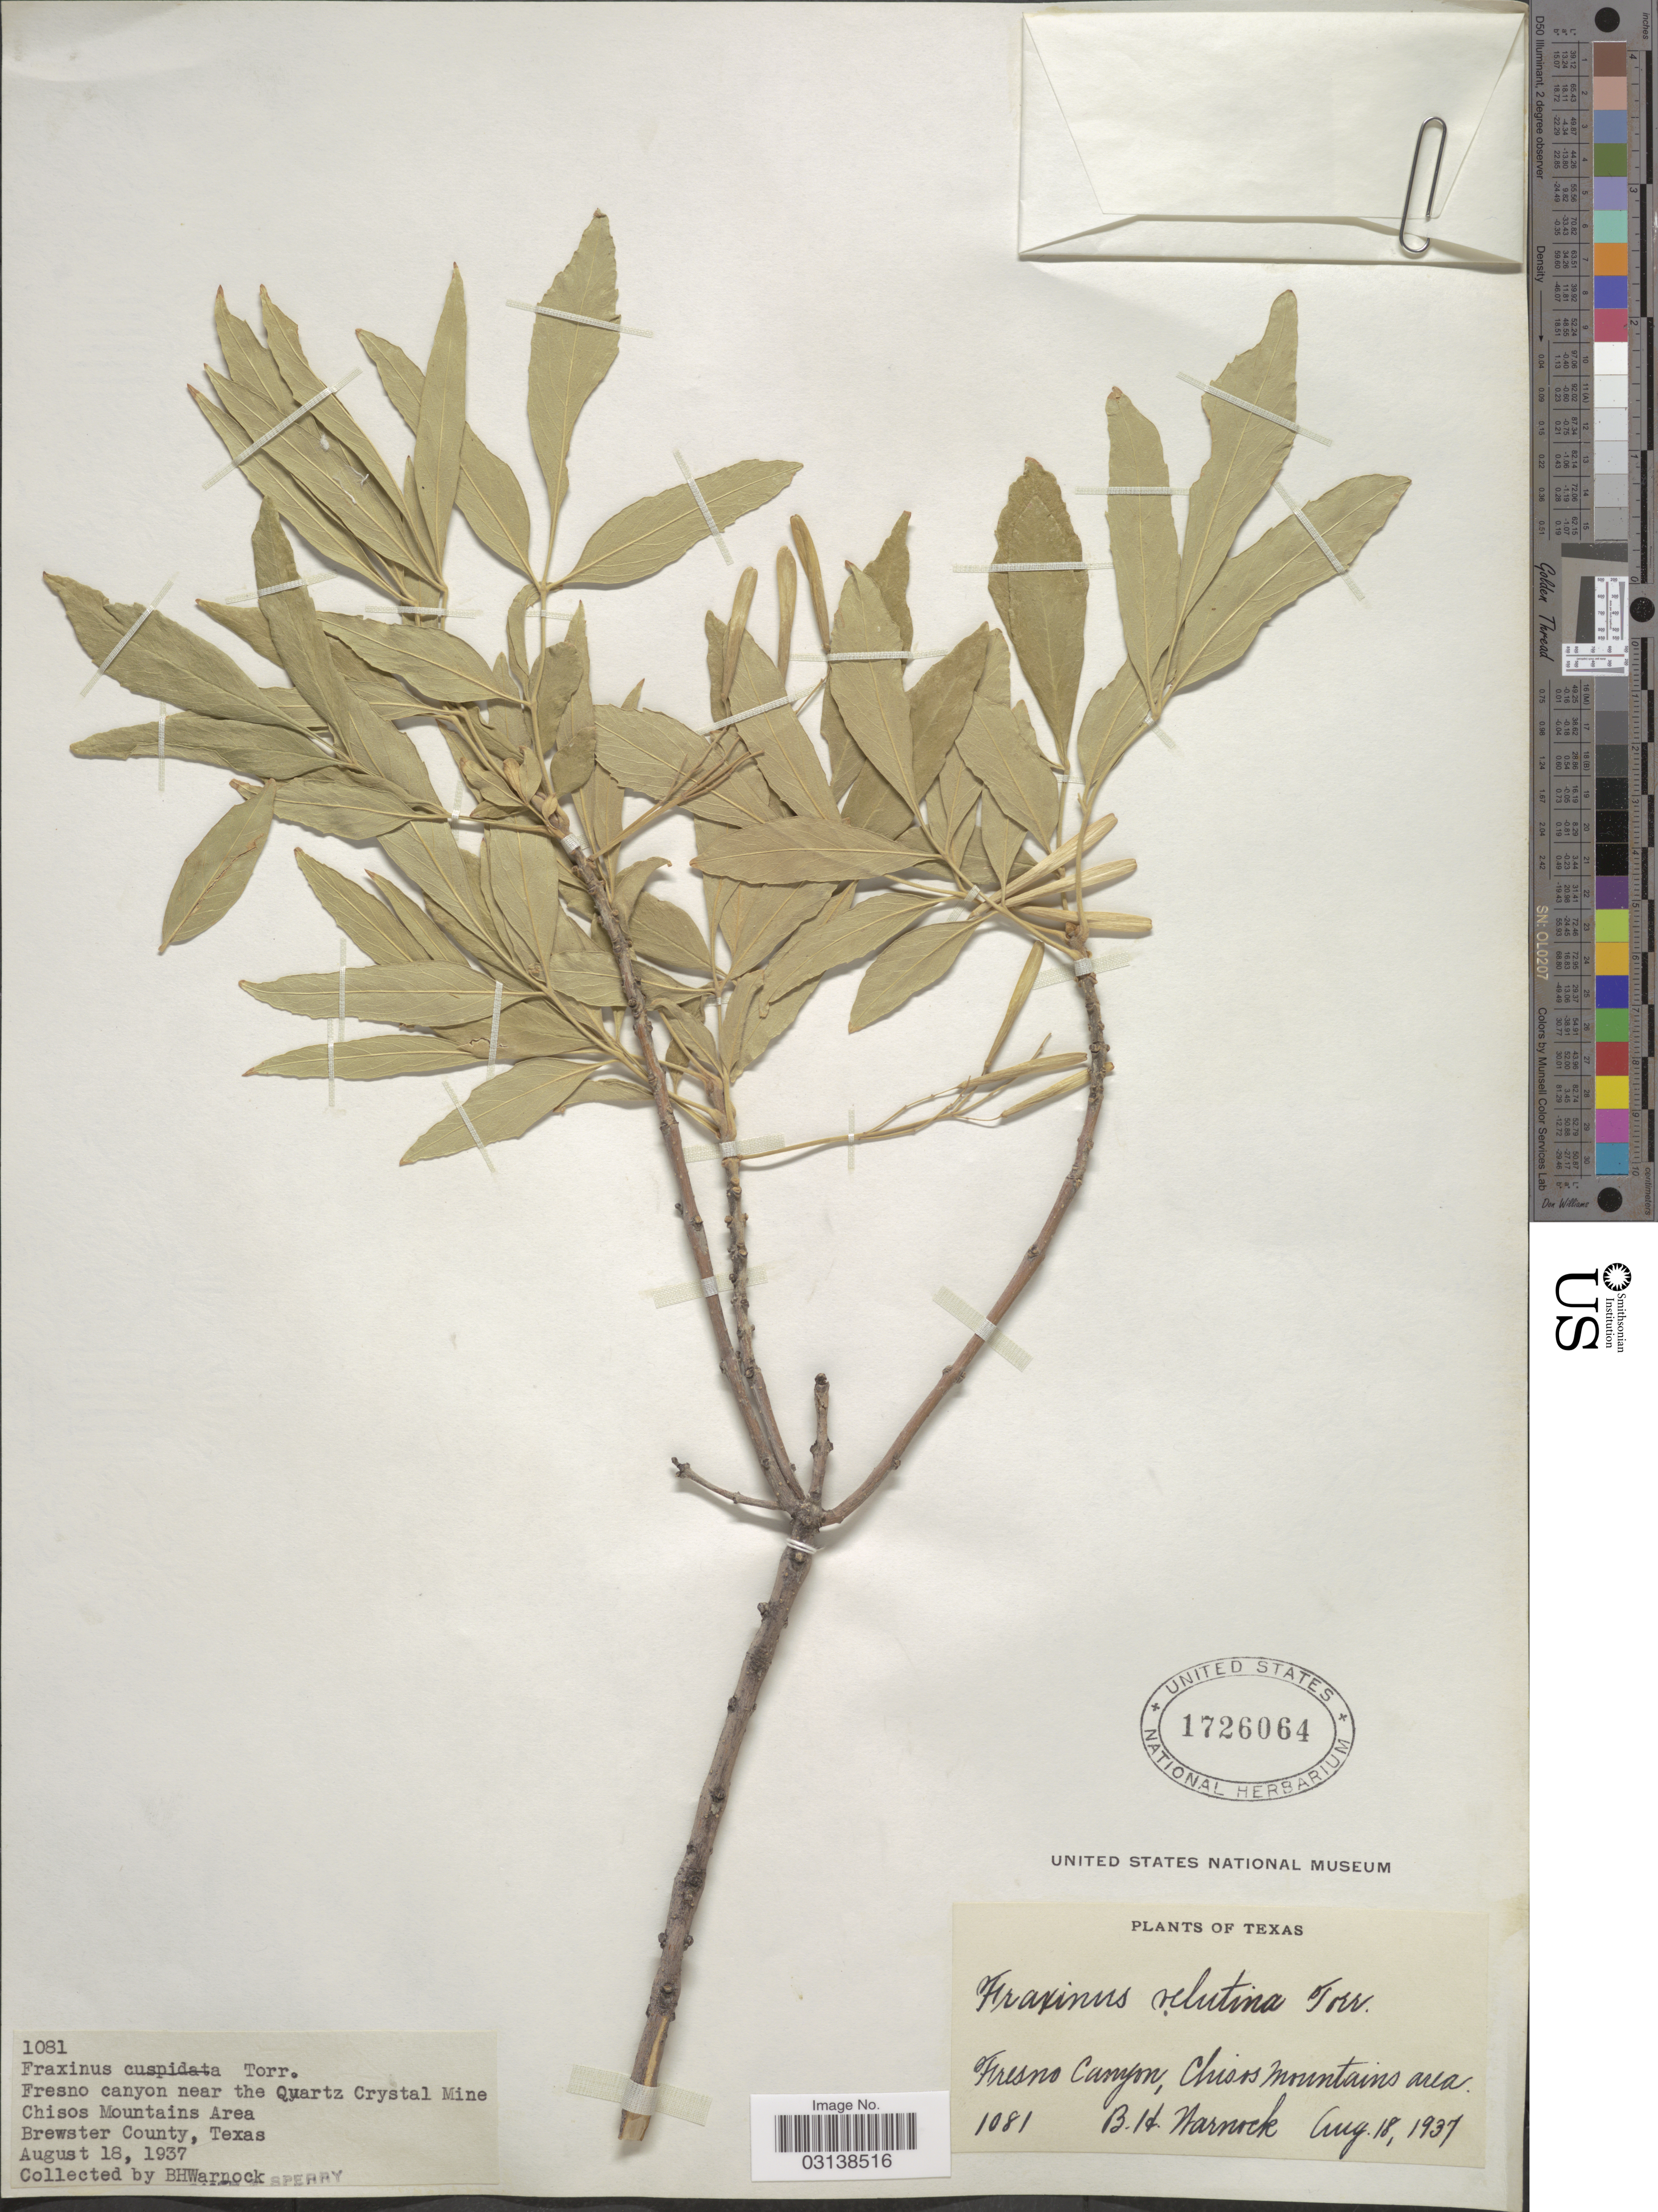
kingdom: Plantae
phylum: Tracheophyta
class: Magnoliopsida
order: Lamiales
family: Oleaceae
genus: Fraxinus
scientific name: Fraxinus berlandieriana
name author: A. DC.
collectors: B. H. Warnock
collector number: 1081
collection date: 1937-08-18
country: United States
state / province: Texas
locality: Fresno Canyon, Chisos Mountains area. Fresno canyon near the Quartz Crystal Mine, Brewster County.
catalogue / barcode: US 1726064